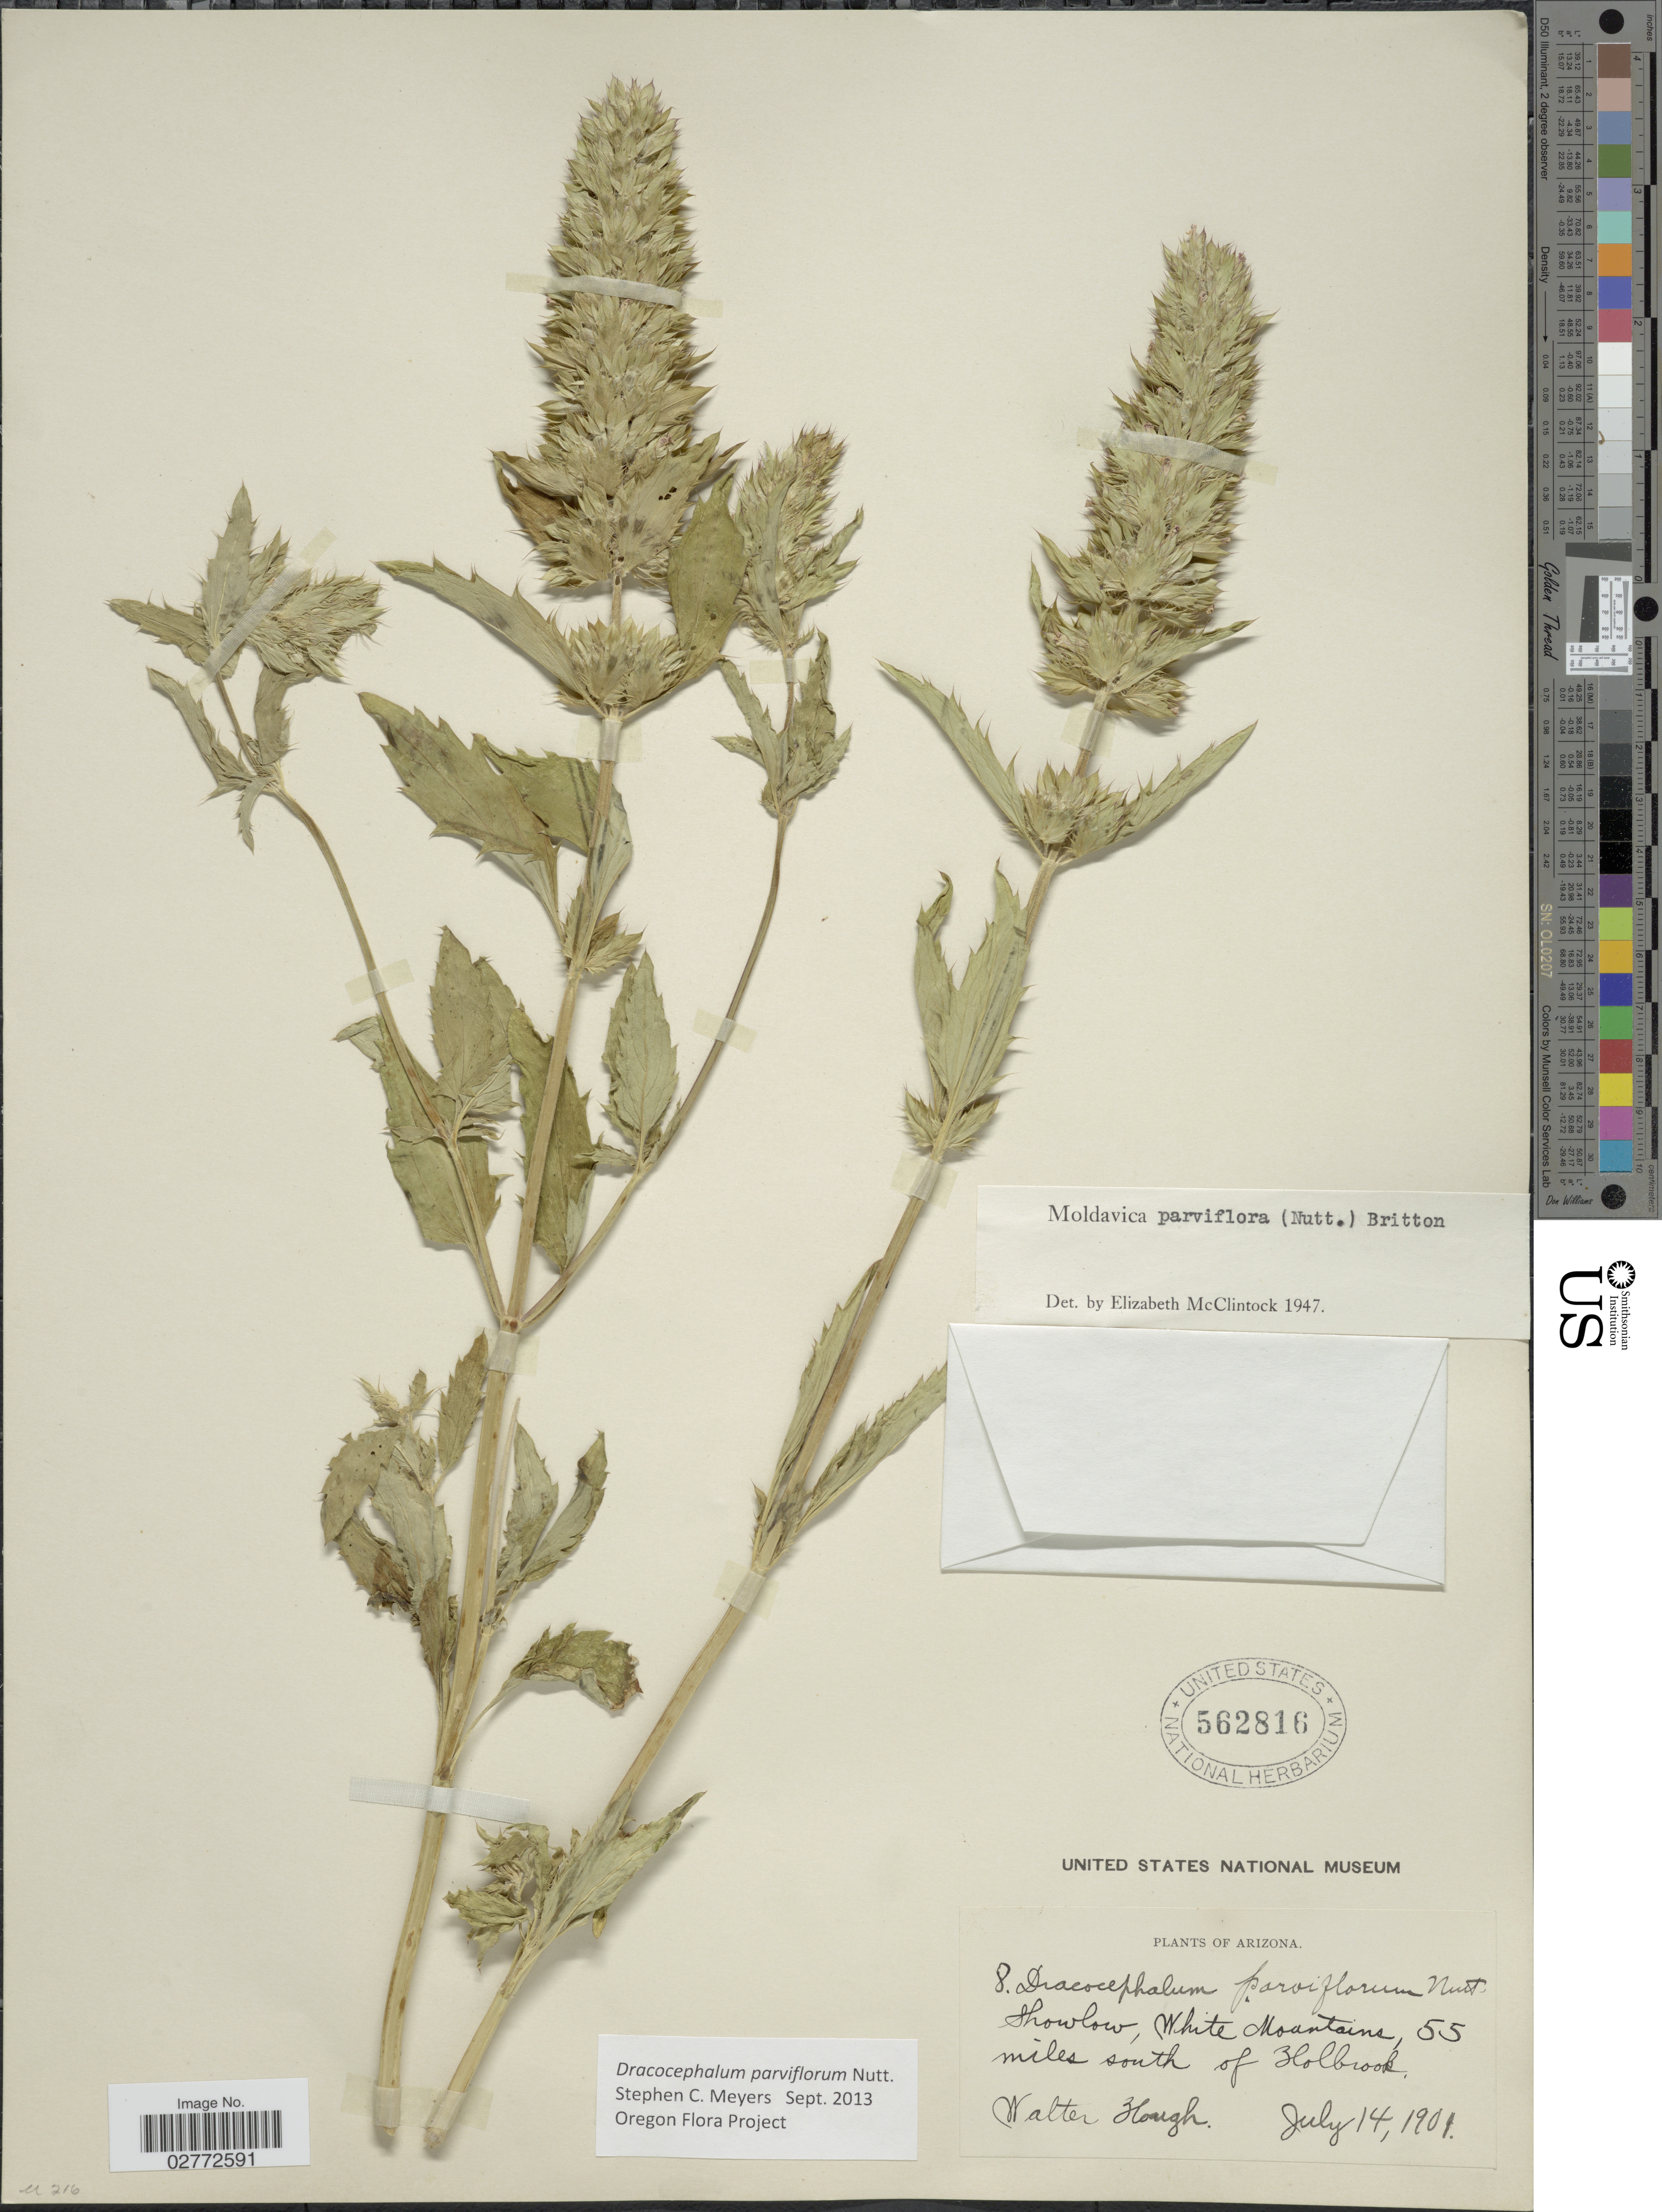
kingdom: Plantae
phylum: Tracheophyta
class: Magnoliopsida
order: Lamiales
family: Lamiaceae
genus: Dracocephalum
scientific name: Dracocephalum parviflorum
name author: Nutt.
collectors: W. Hough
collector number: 8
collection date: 1901-07-14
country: United States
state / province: Arizona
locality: Showlow, White Mountains, 55 miles south of Holbrook.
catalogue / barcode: US 562816